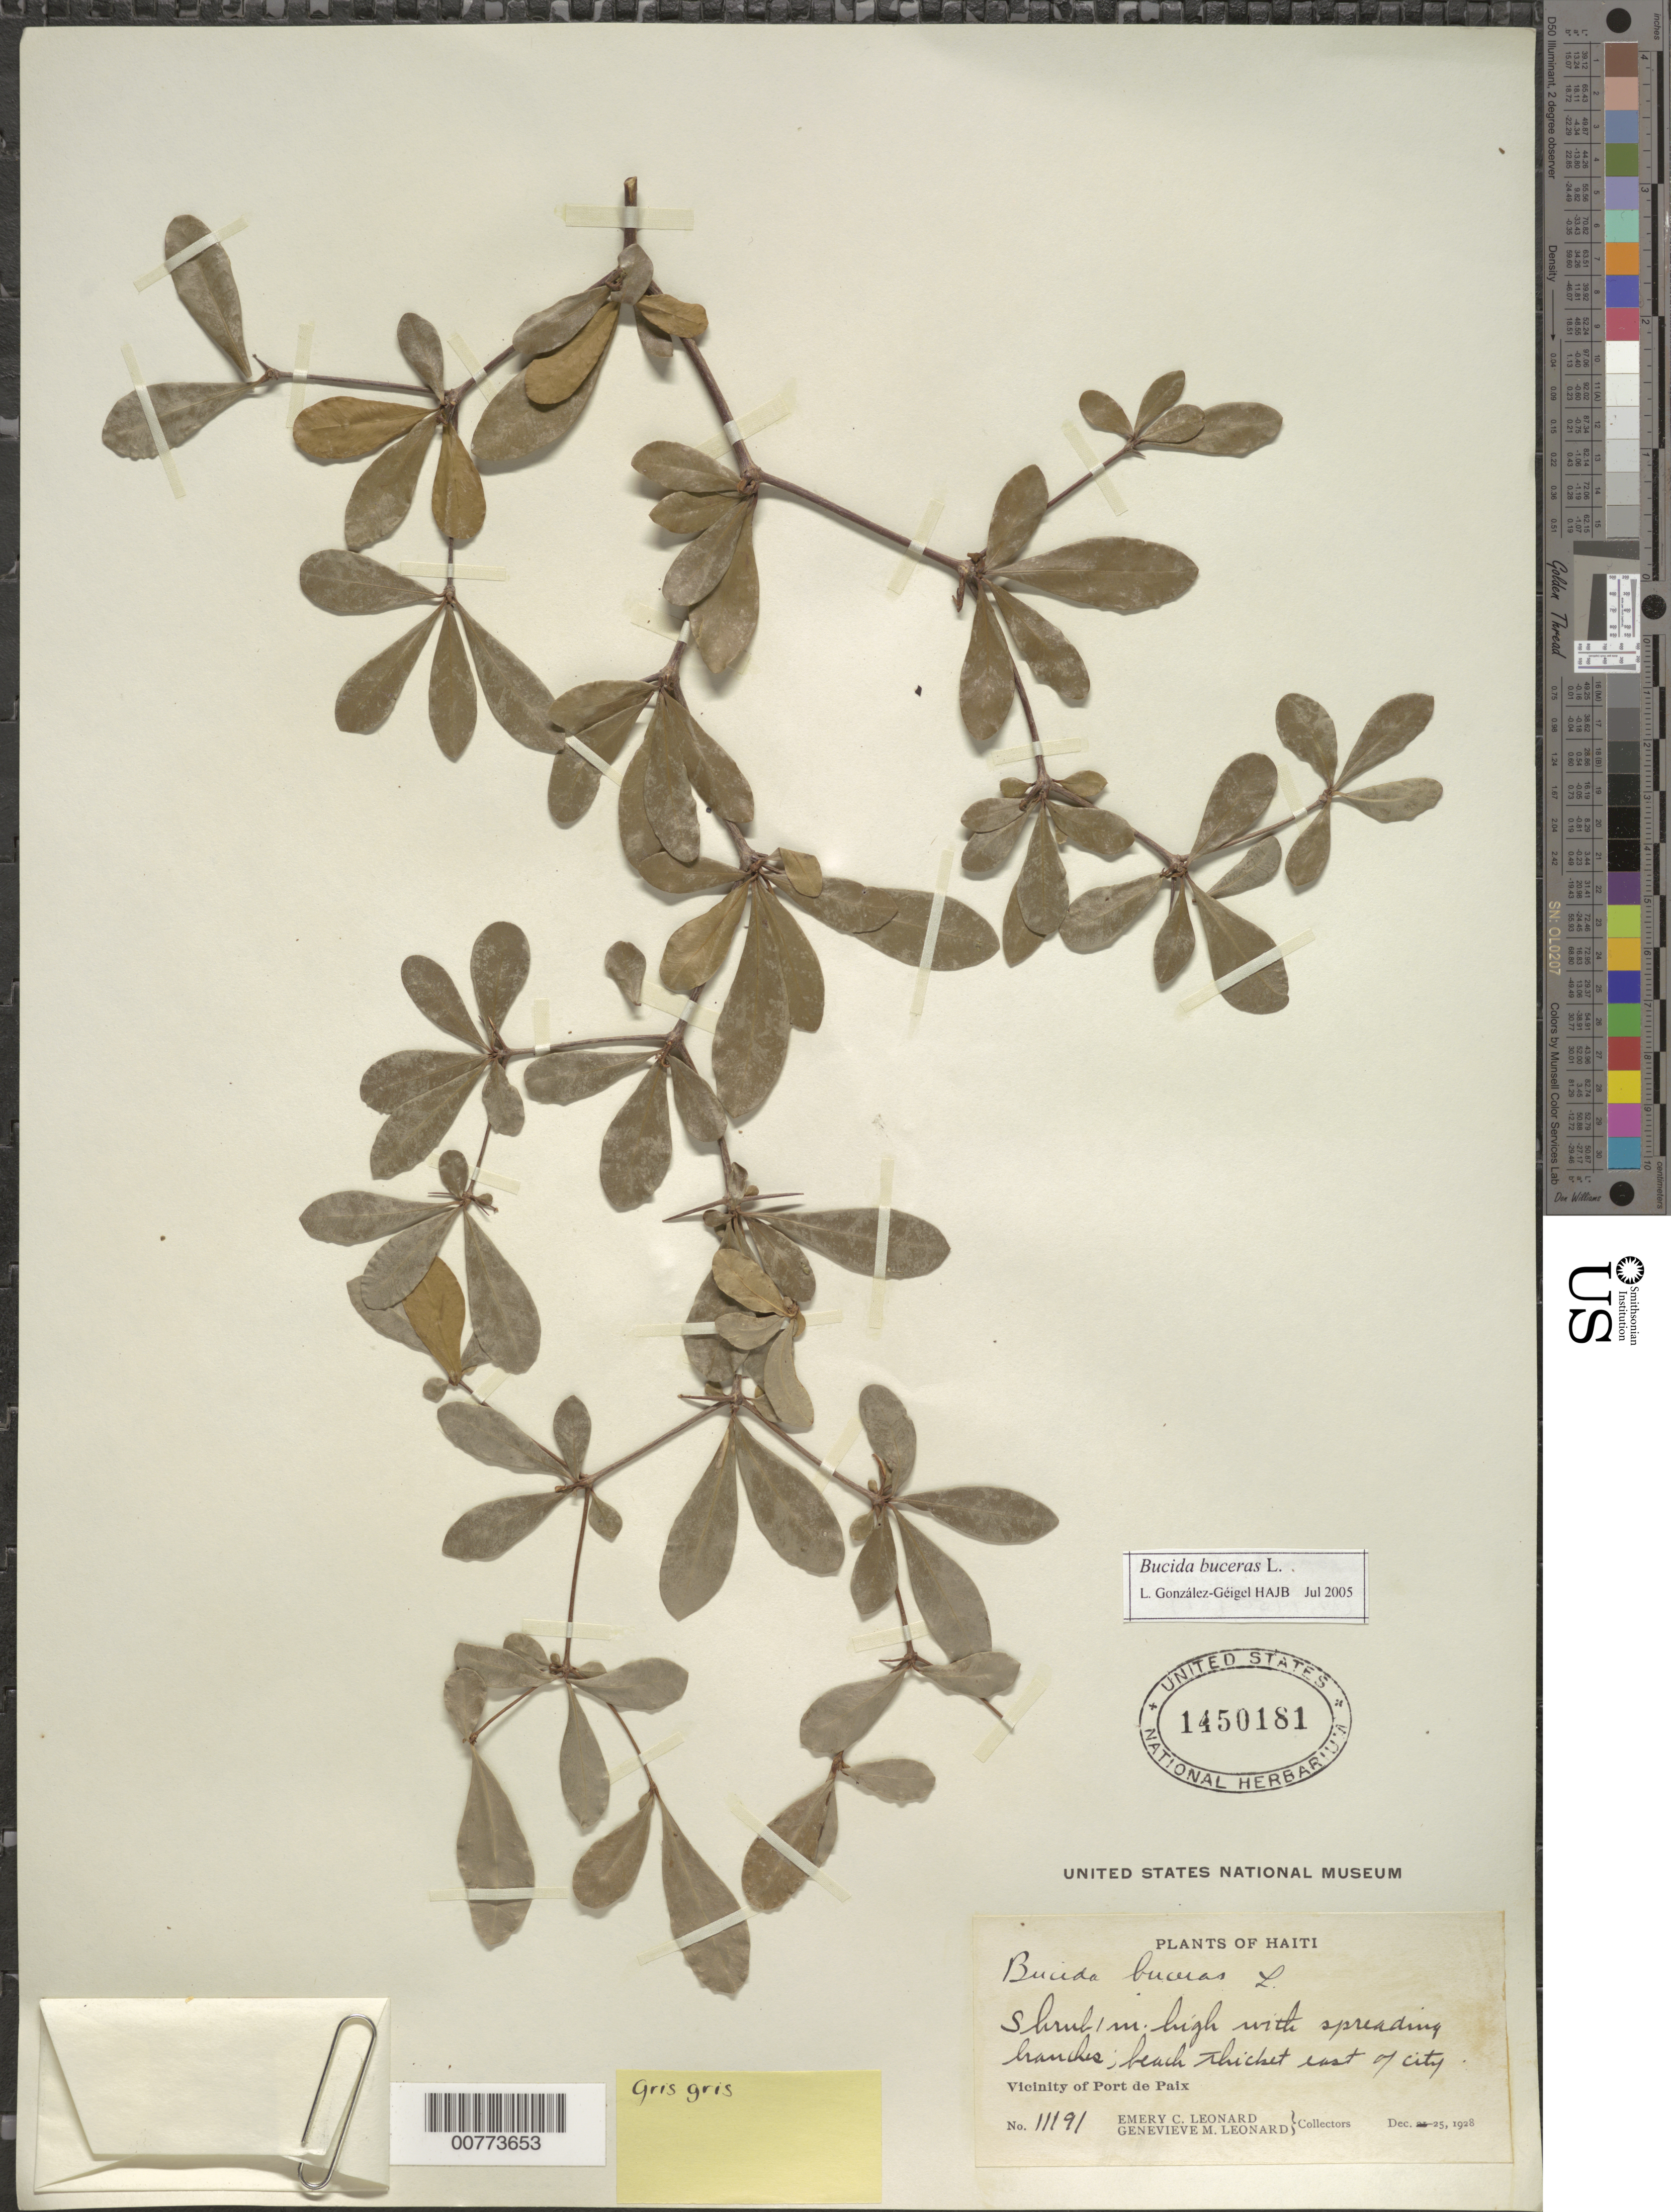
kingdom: Plantae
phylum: Tracheophyta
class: Magnoliopsida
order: Myrtales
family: Combretaceae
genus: Terminalia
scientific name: Terminalia buceras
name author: (L.) C. Wright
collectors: E. C. Leonard & G. M. Leonard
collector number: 11191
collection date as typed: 25 Dec 1928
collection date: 1928-12-25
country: Haiti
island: Hispaniola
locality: Vicinity of Port de Paix, east of city.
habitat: Beach thicket.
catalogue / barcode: US 1450181